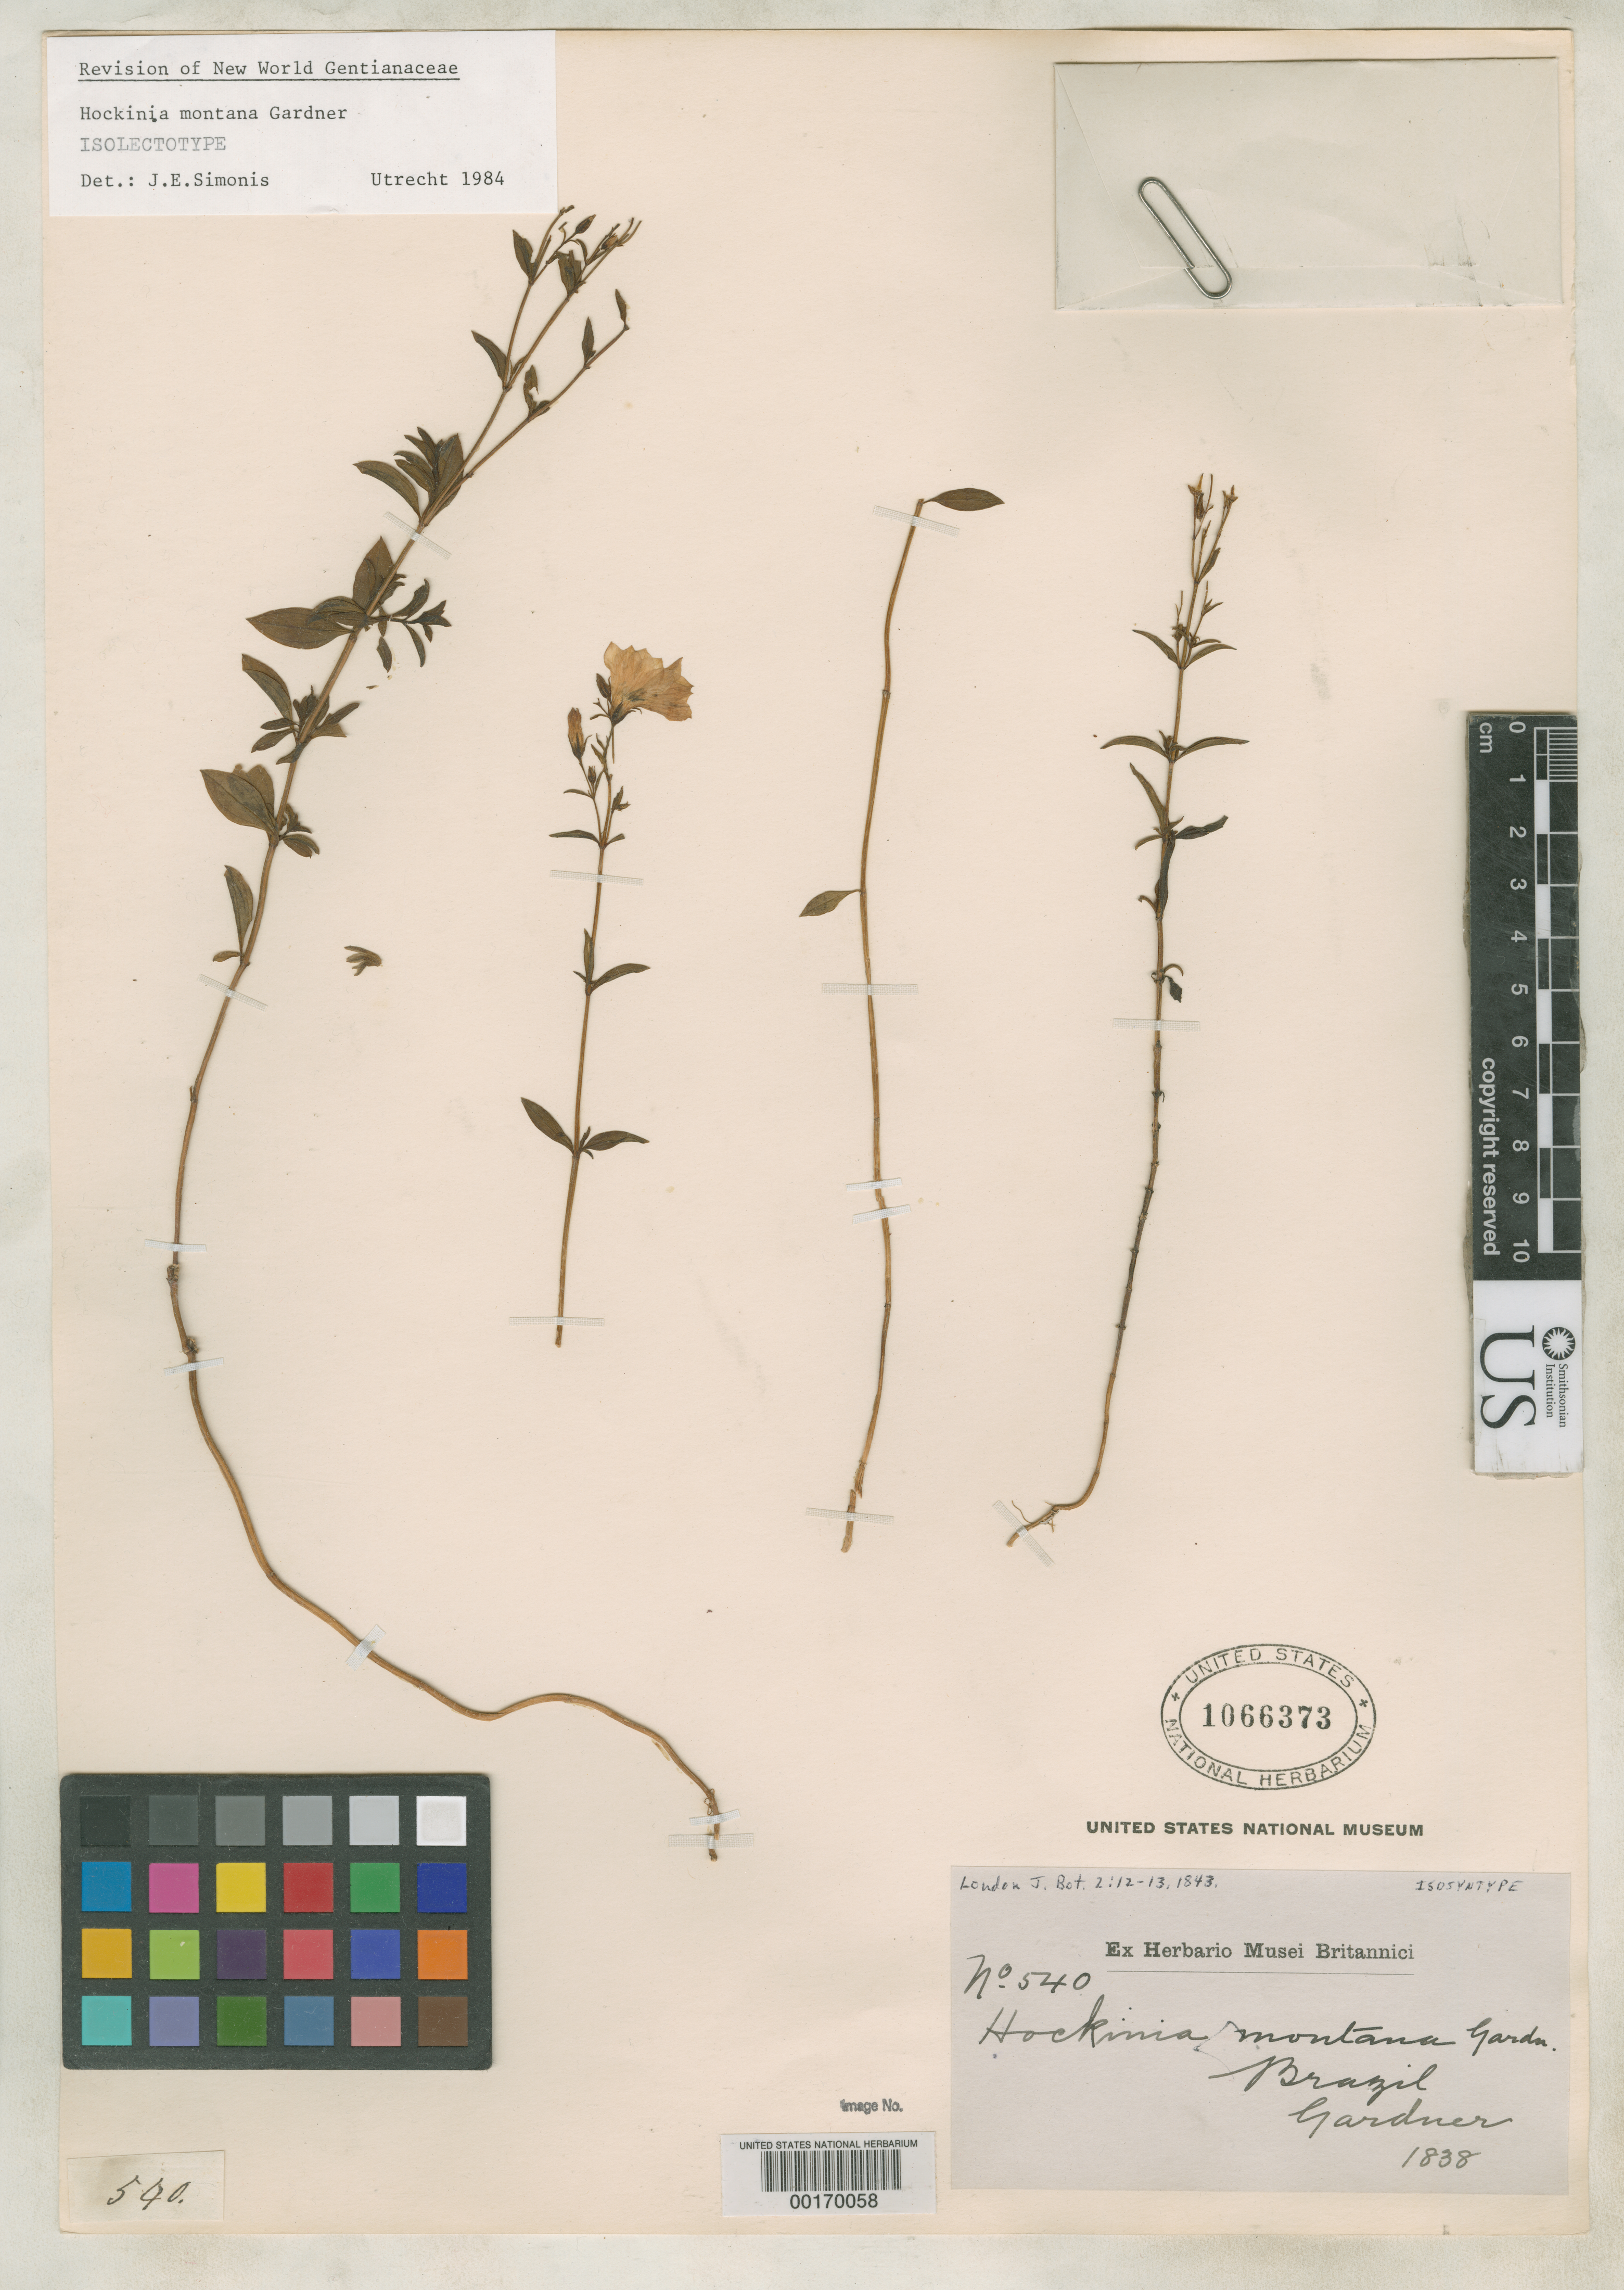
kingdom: Plantae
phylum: Tracheophyta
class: Magnoliopsida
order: Gentianales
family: Gentianaceae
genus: Hockinia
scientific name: Hockinia montana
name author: Gardner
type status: Isolectotype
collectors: G. Gardner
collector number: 540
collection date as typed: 1838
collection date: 1838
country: Brazil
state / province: Minas Gerais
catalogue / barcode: US 1066373